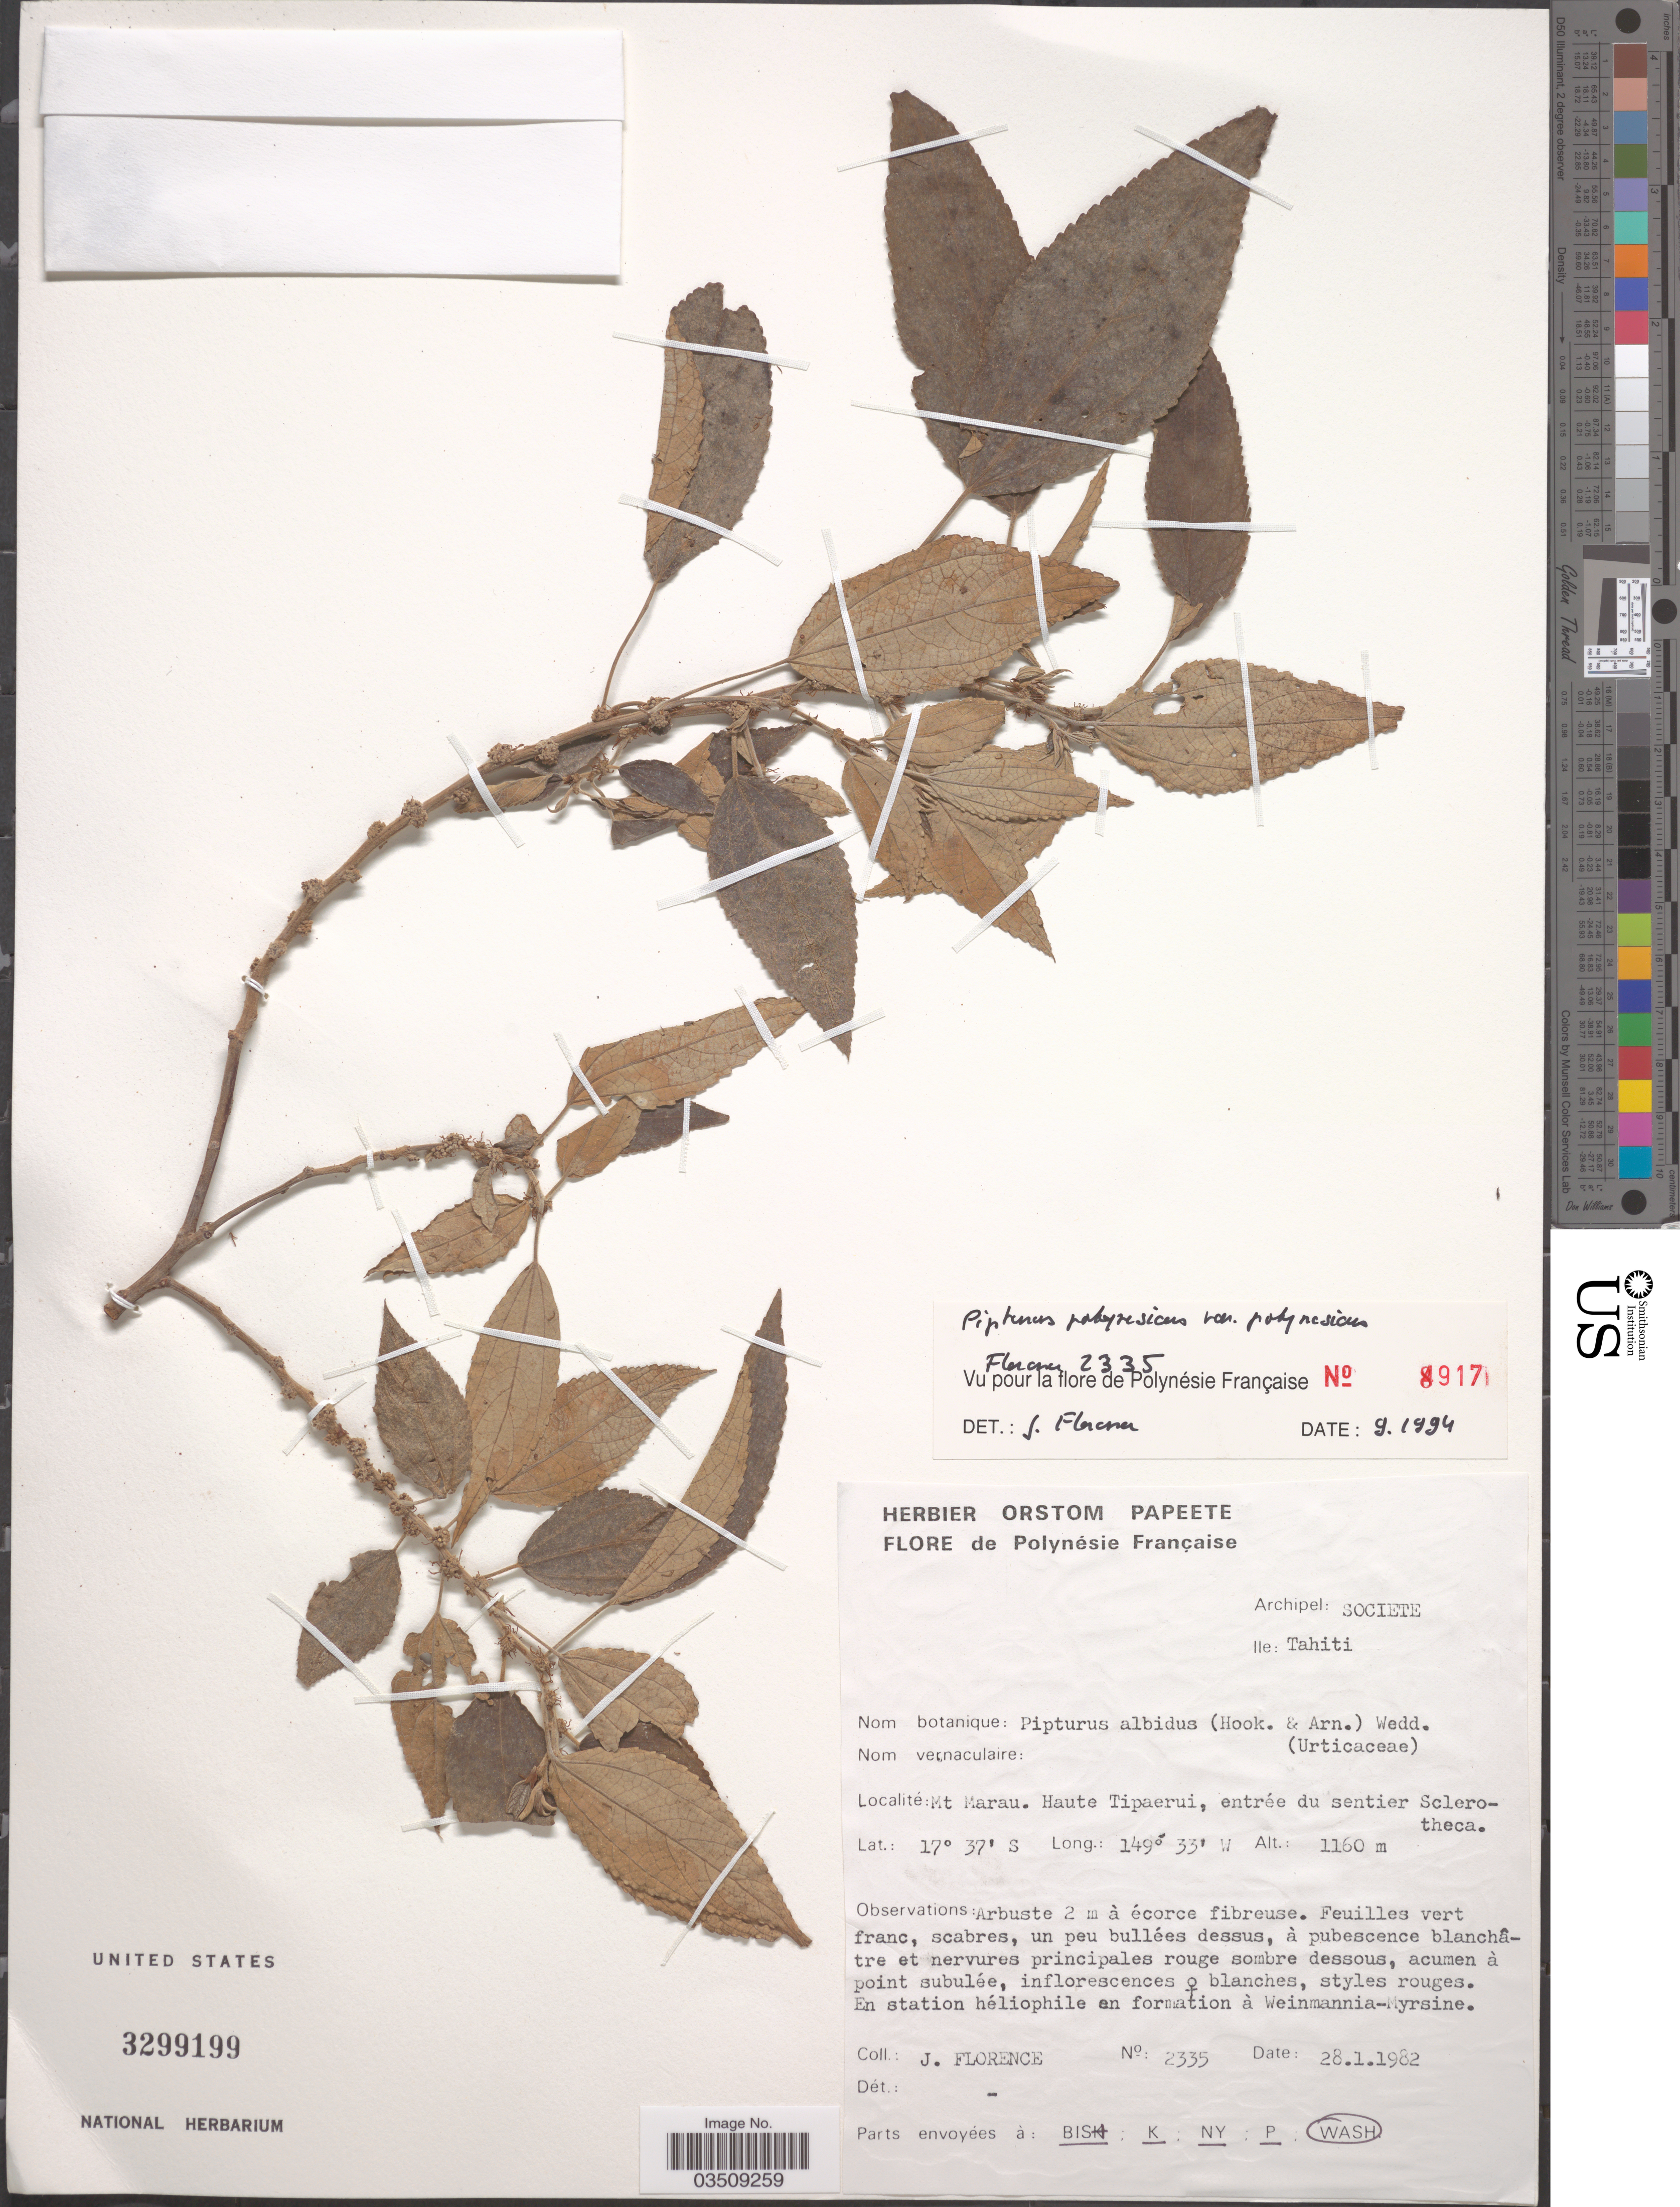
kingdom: Plantae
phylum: Tracheophyta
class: Magnoliopsida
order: Rosales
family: Urticaceae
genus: Pipturus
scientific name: Pipturus polynesicus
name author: Skottsb.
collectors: J. Florence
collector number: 2335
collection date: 1982-01-28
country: French Polynesia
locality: Archipel: Societe. Ile: Tahiti. Mt. Marau. Haute Tipaerui, entrée du sentier Sclerotheca.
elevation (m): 1160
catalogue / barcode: US 3299199